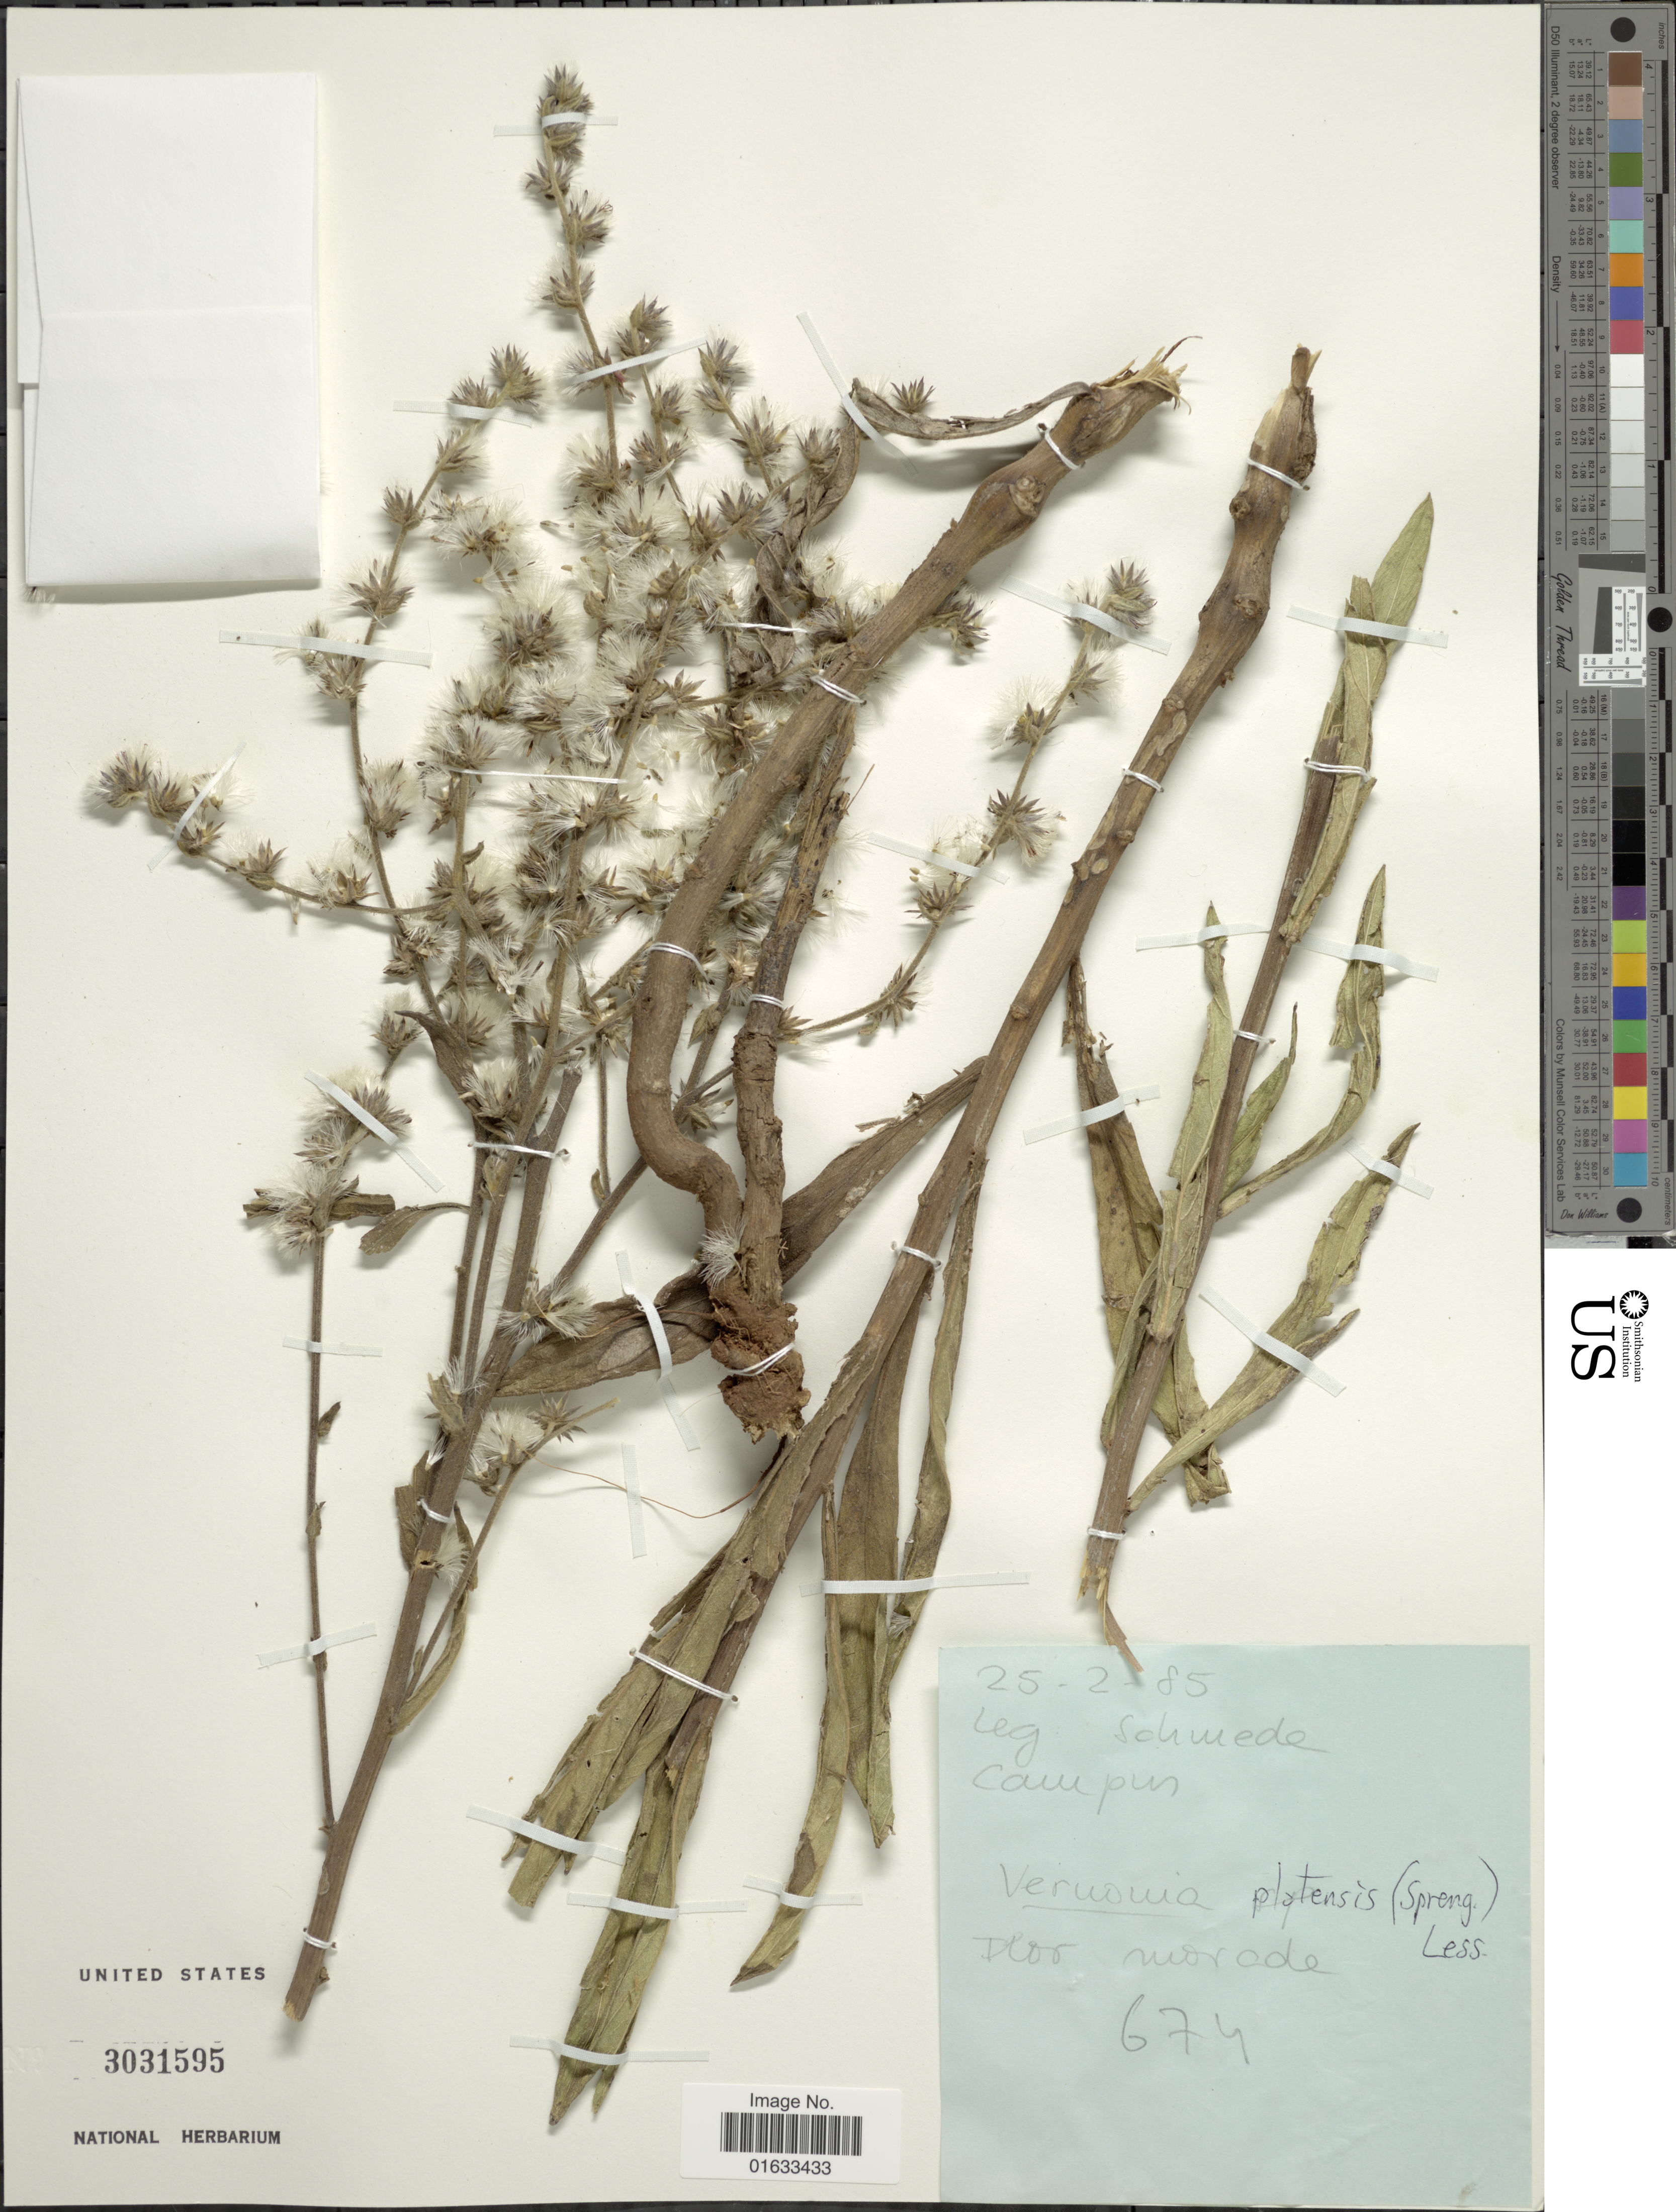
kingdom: Plantae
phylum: Tracheophyta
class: Magnoliopsida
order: Asterales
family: Asteraceae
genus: Chrysolaena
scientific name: Chrysolaena platensis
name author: (Spreng.) H. Rob.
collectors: Schmede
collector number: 674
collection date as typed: Transcribed d/m/y: 25/2/85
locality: Campus [unsure placement]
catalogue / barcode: US 3031595